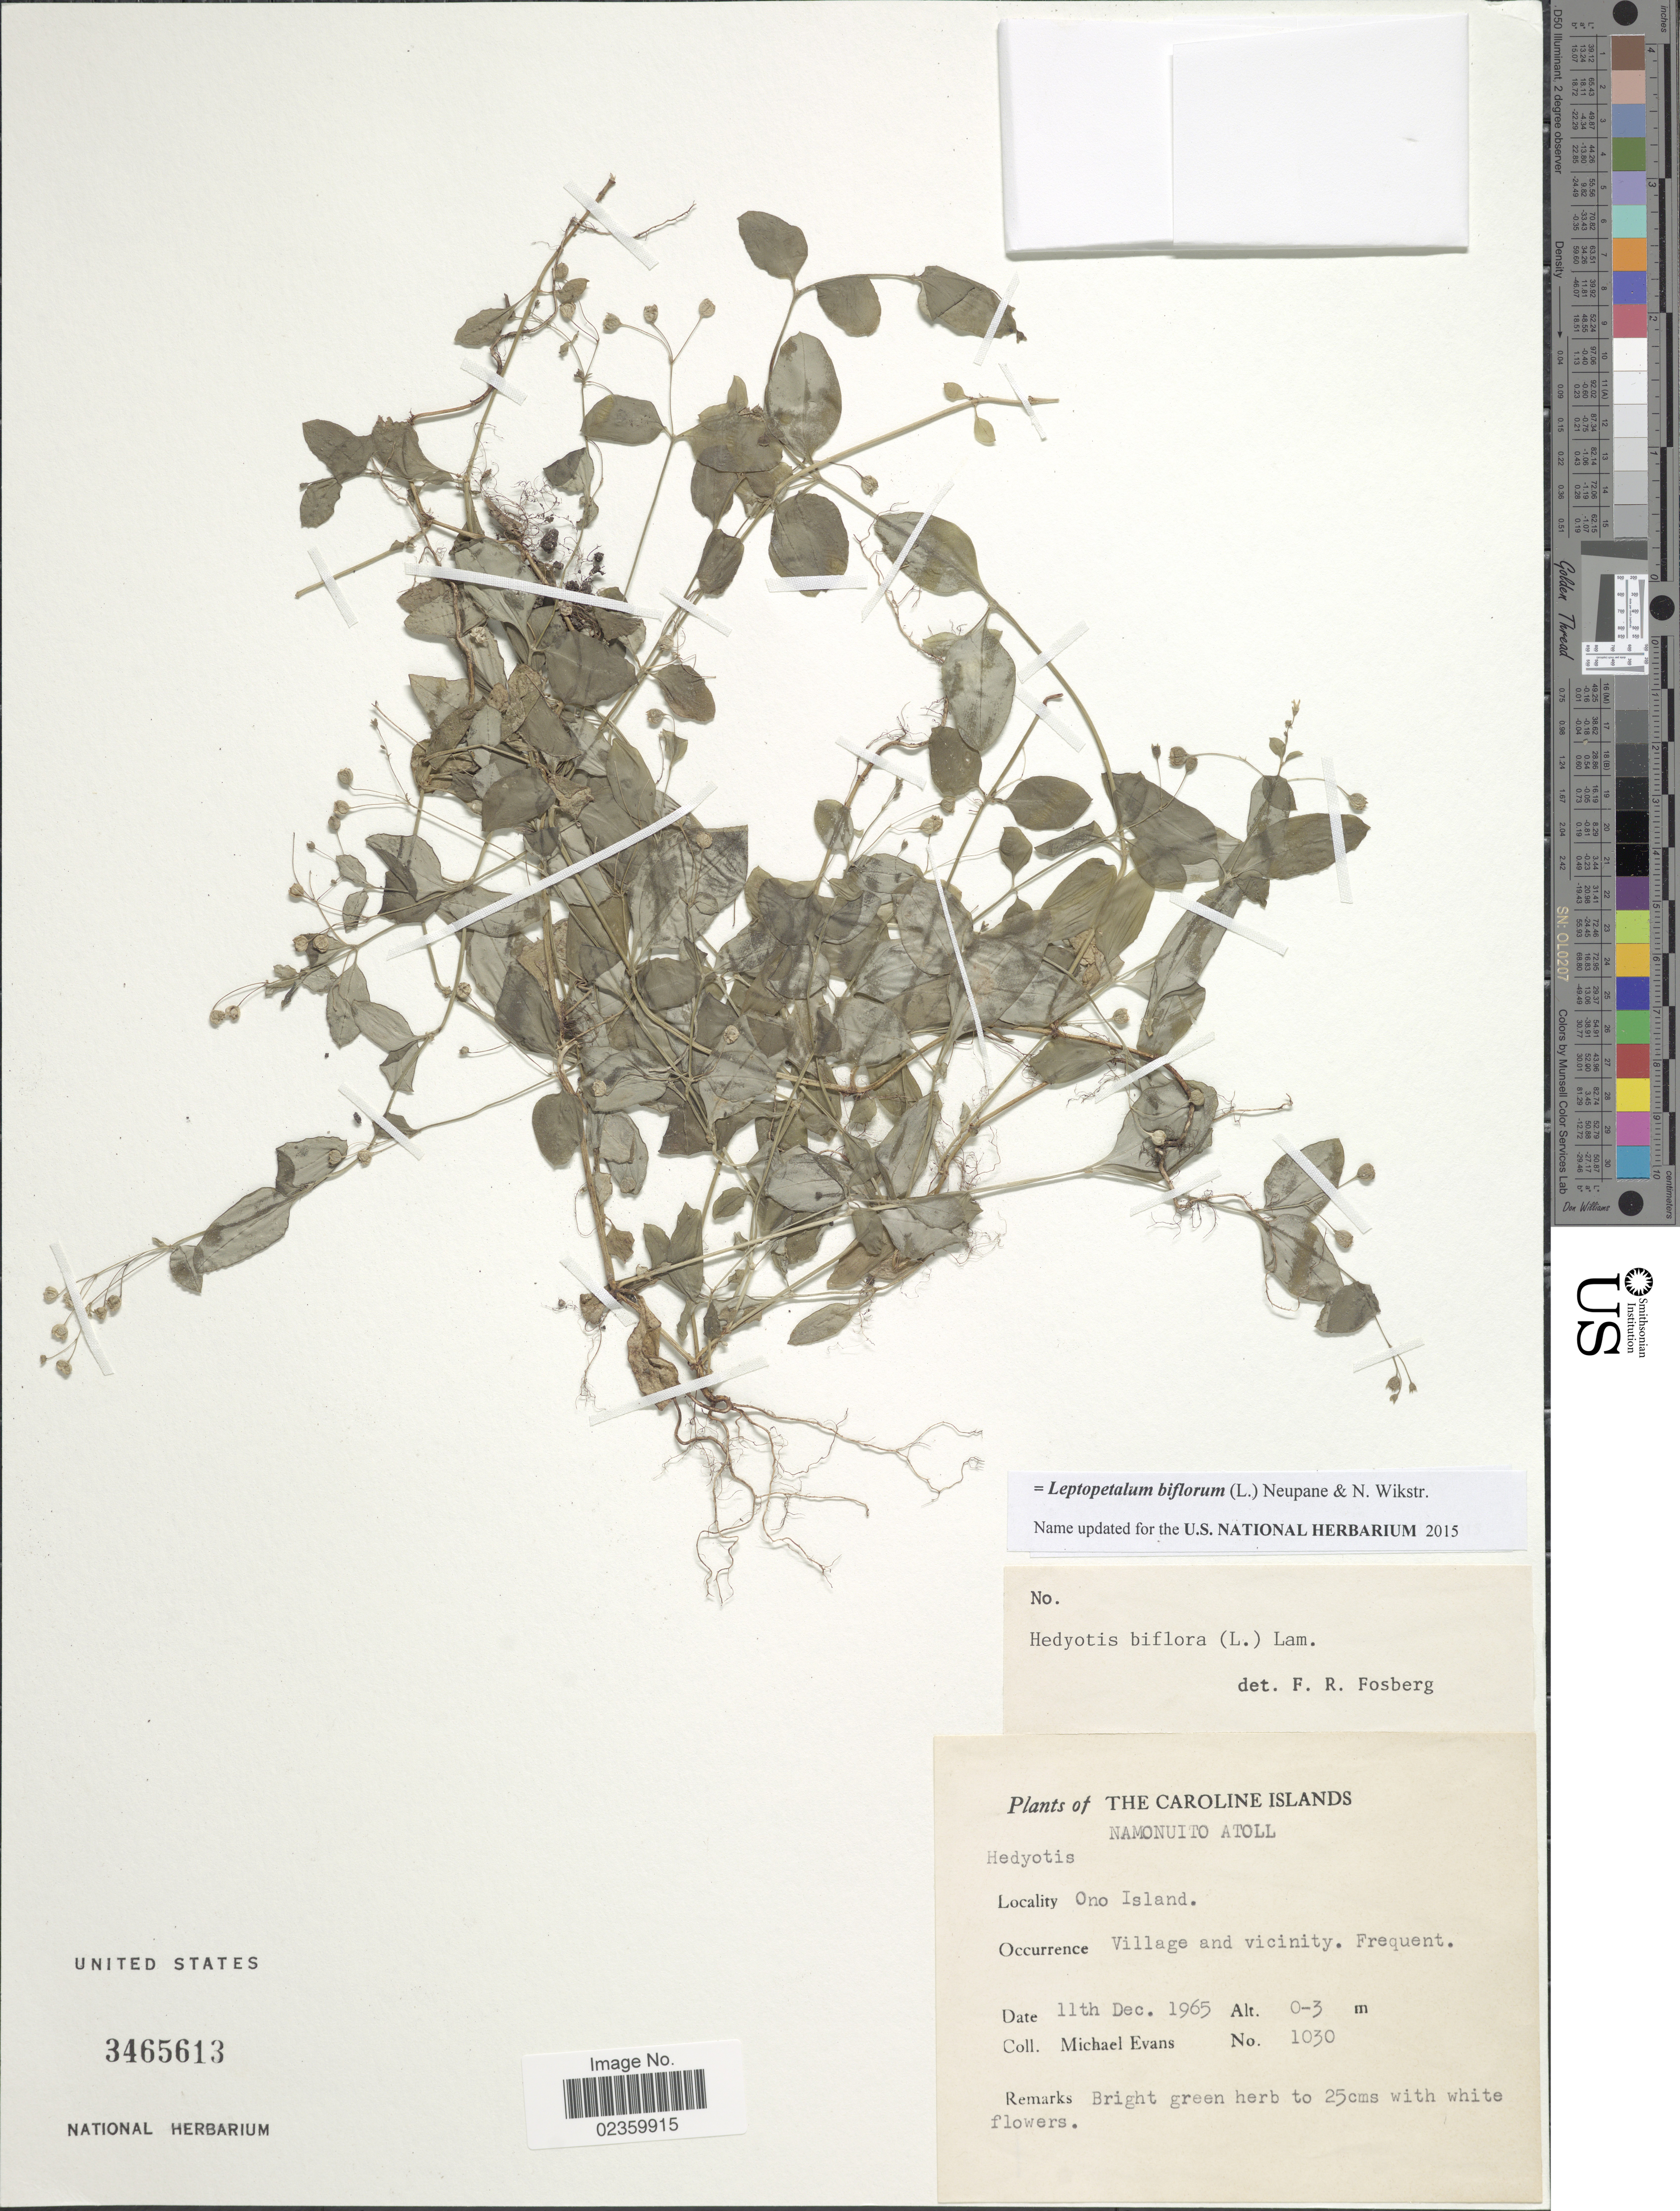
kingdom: Plantae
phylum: Tracheophyta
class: Magnoliopsida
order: Gentianales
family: Rubiaceae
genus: Leptopetalum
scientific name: Leptopetalum biflorum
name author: (L.) Neupane & N. Wikstr.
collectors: M. Evans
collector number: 1030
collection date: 1965-12-11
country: Micronesia, Federated States of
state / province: Truk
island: Namonuito Atoll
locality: The Caroline Islands. Namonuito Atoll. Ono Island. Village and vicinity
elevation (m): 0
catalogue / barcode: US 3465613